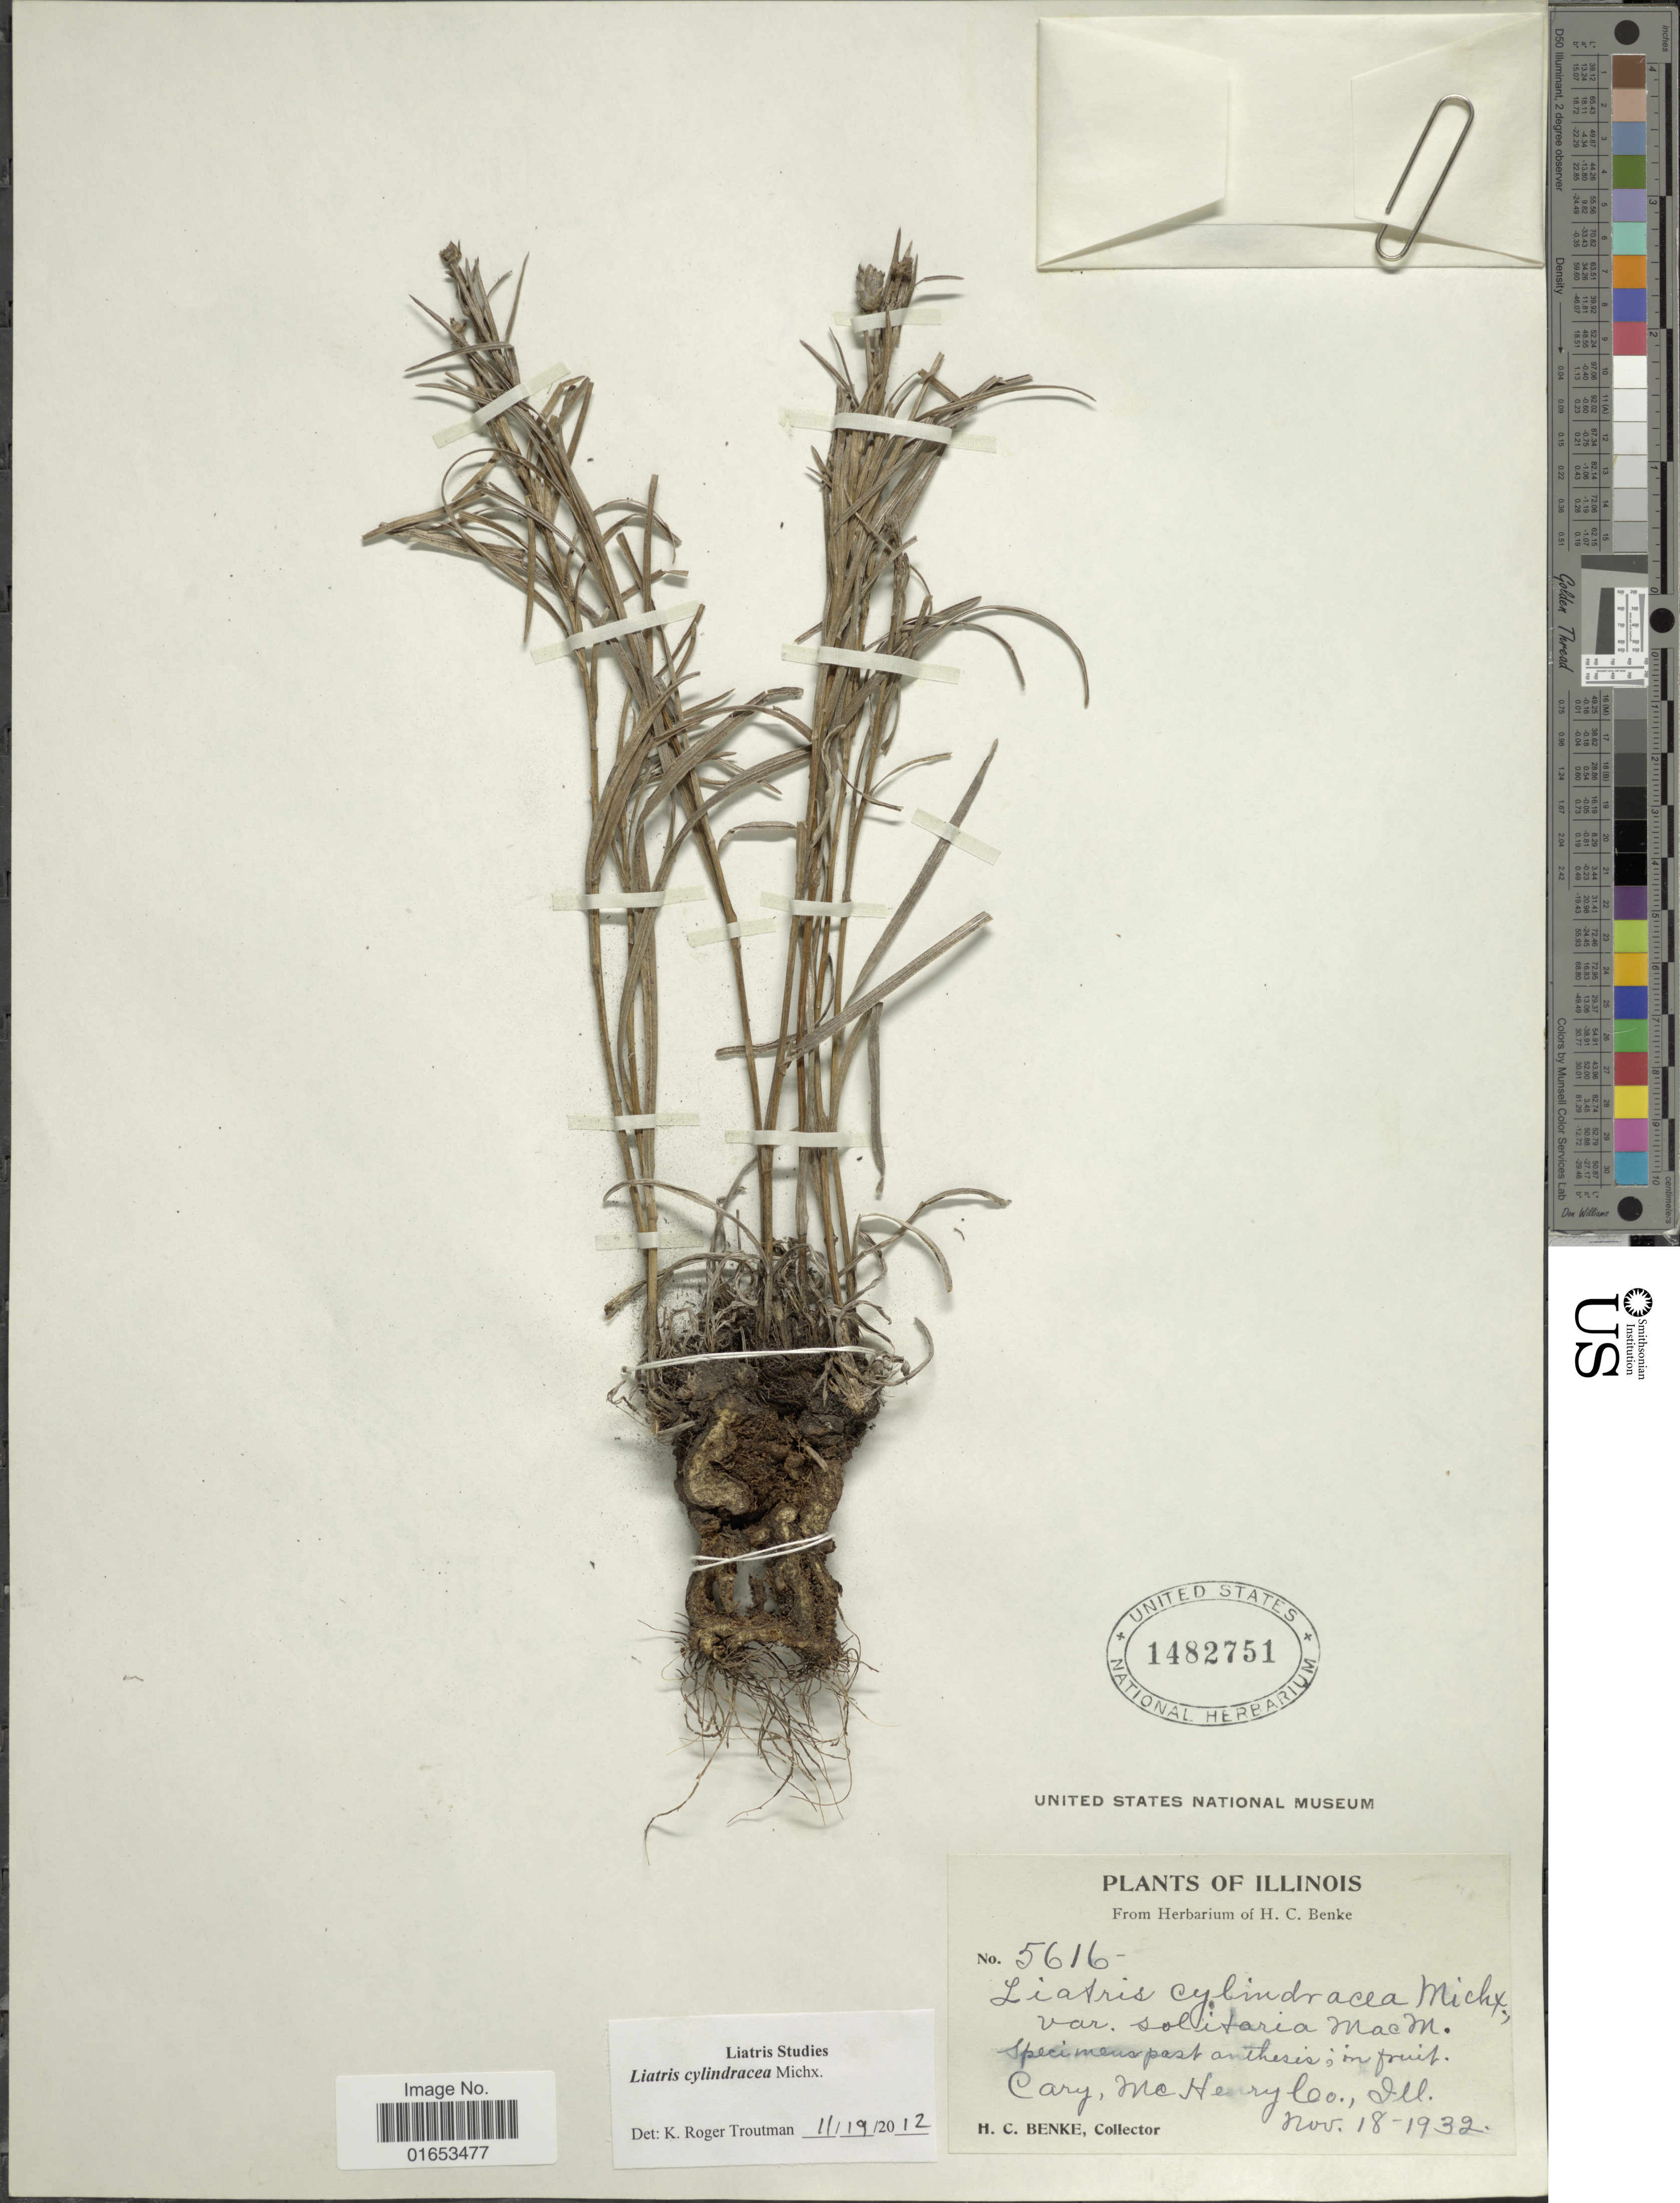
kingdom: Plantae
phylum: Tracheophyta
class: Magnoliopsida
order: Asterales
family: Asteraceae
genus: Liatris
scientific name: Liatris cylindracea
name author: Michaux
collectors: H. Benke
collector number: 5616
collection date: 1932-11-18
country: United States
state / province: Illinois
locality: Cary, McHenry Co.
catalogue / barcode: US 1482751